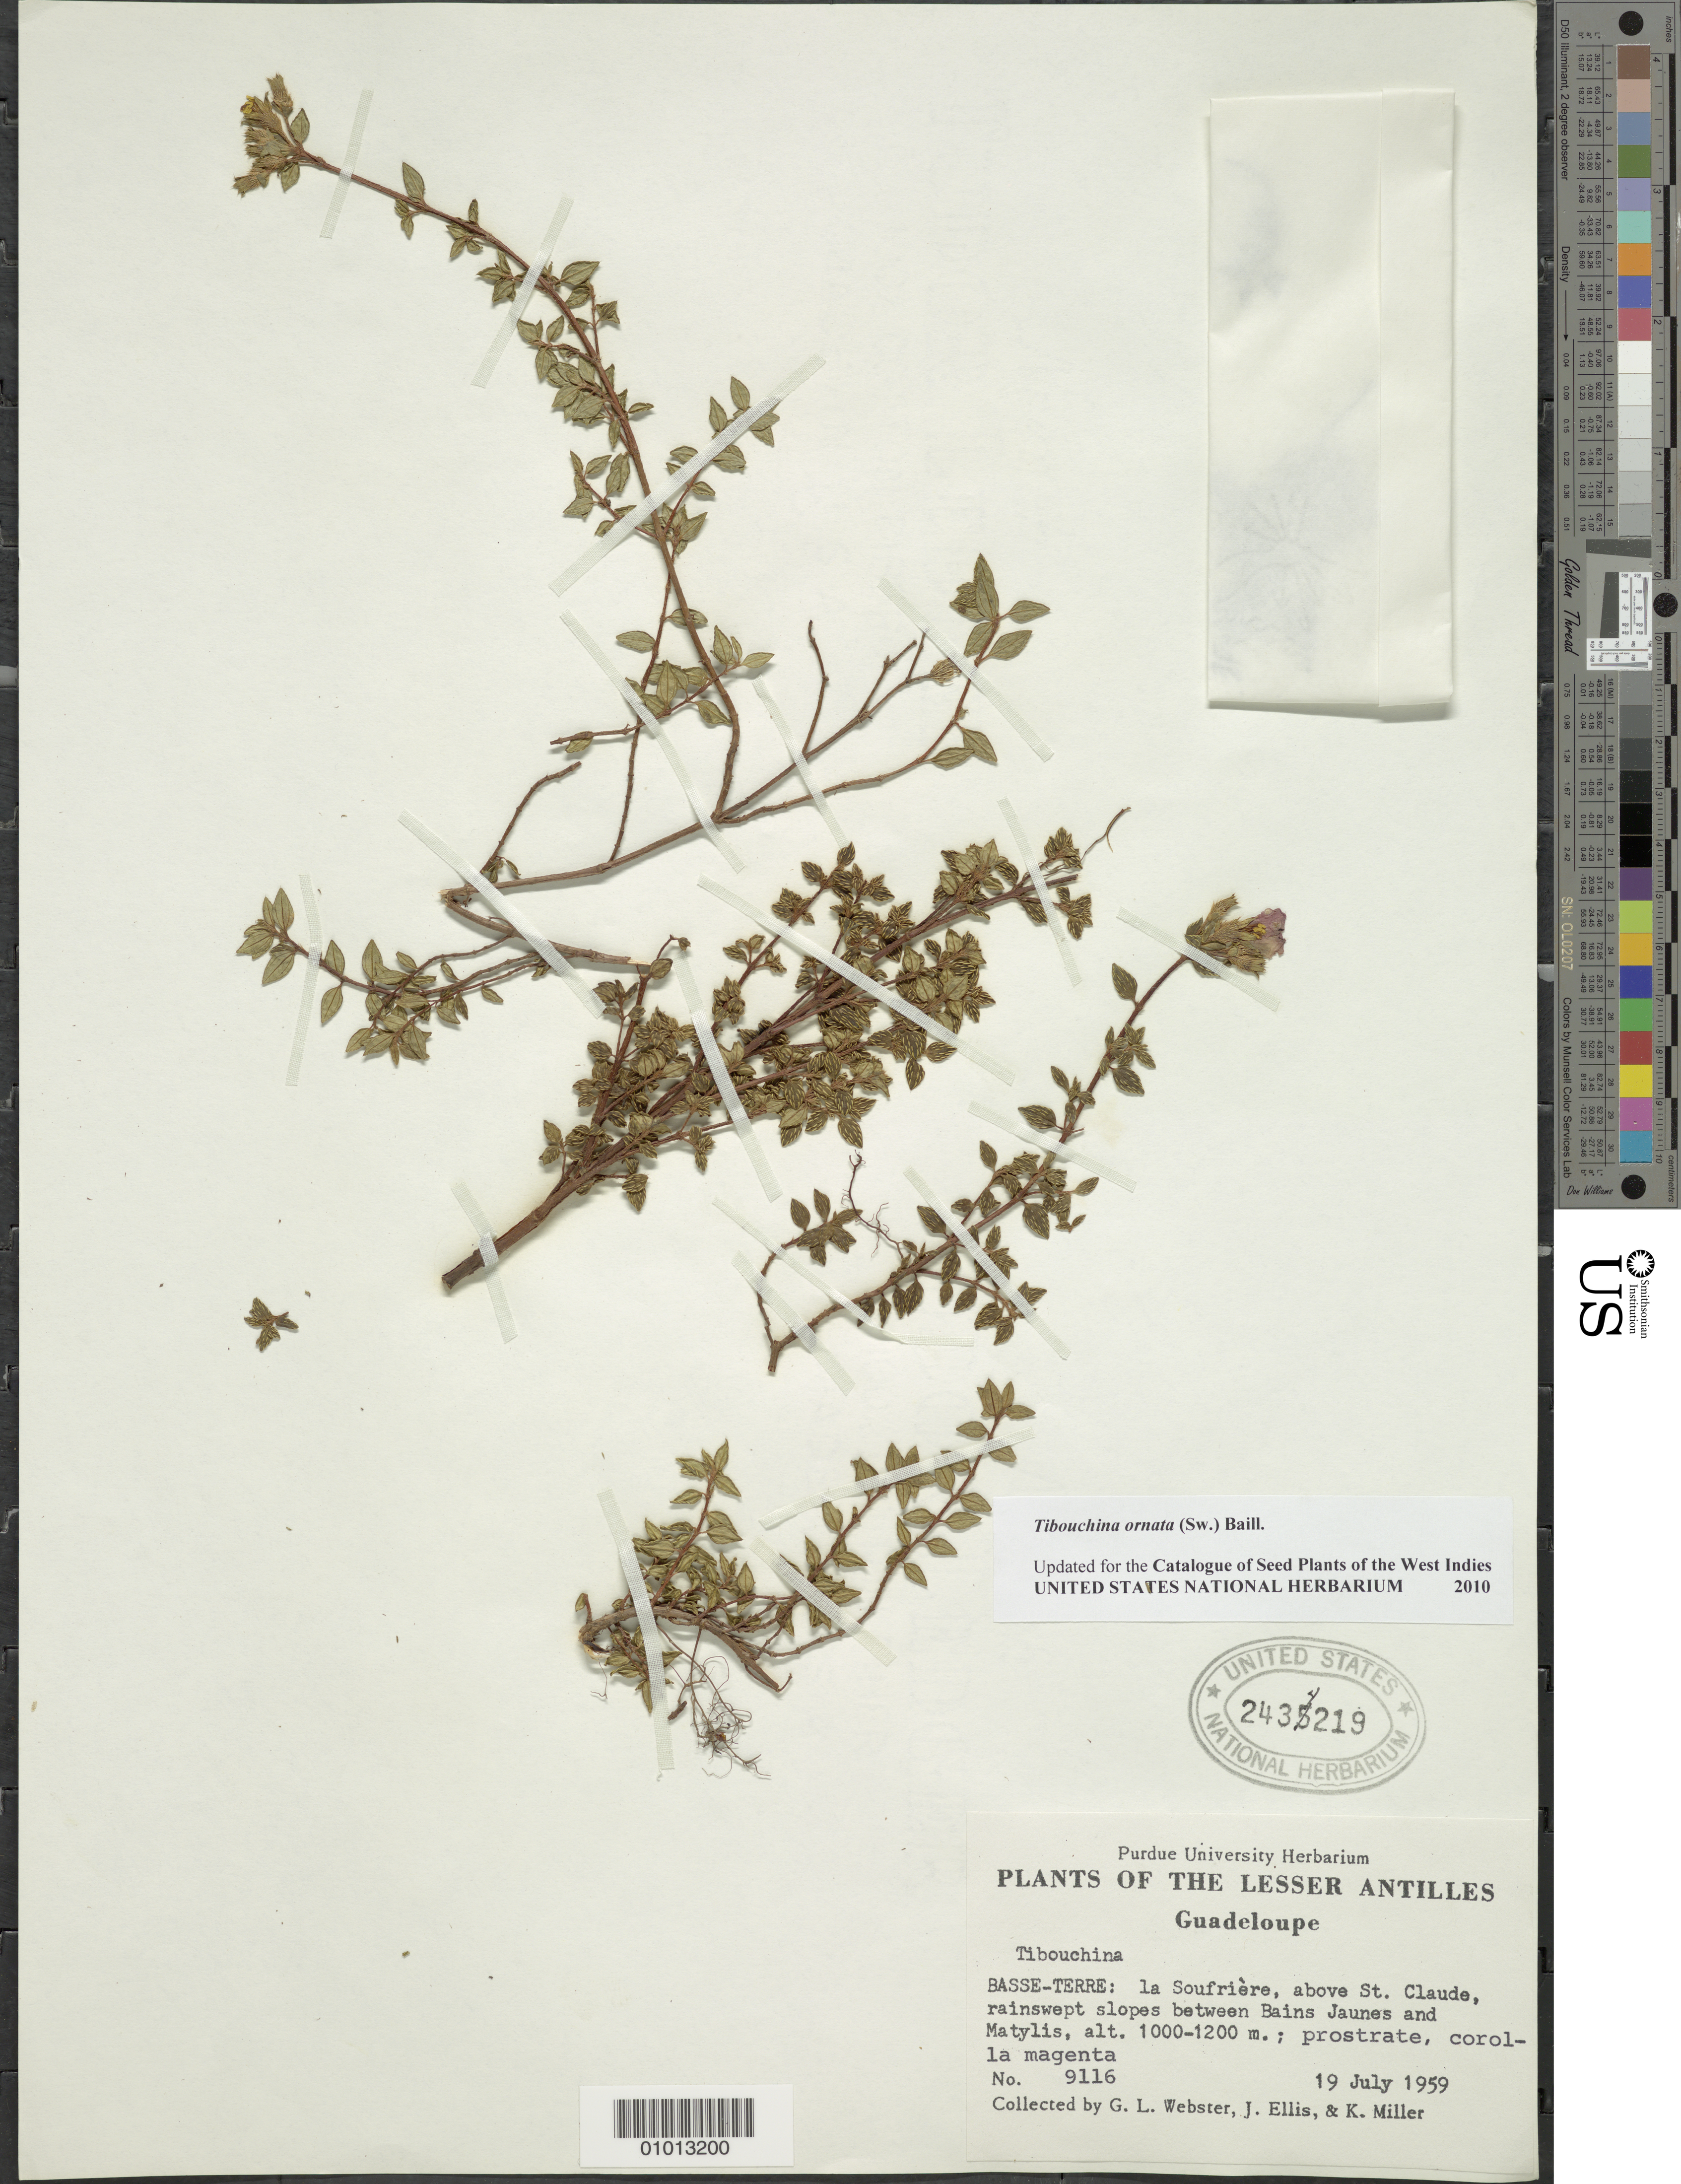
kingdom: Plantae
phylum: Tracheophyta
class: Magnoliopsida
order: Myrtales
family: Melastomataceae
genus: Chaetogastra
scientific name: Chaetogastra ornata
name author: (Sw.) P.J.F. Guim. & Michelang.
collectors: G. L. Webster, J. Ellis & K. Miller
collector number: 9116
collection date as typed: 19 Jul 1959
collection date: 1959-07-19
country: Guadeloupe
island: Basse Terre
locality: Soufrière, above St. Claude, slopes between Bains Jaunes and Matylis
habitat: Rain swept slopes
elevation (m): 1000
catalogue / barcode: US 2434219